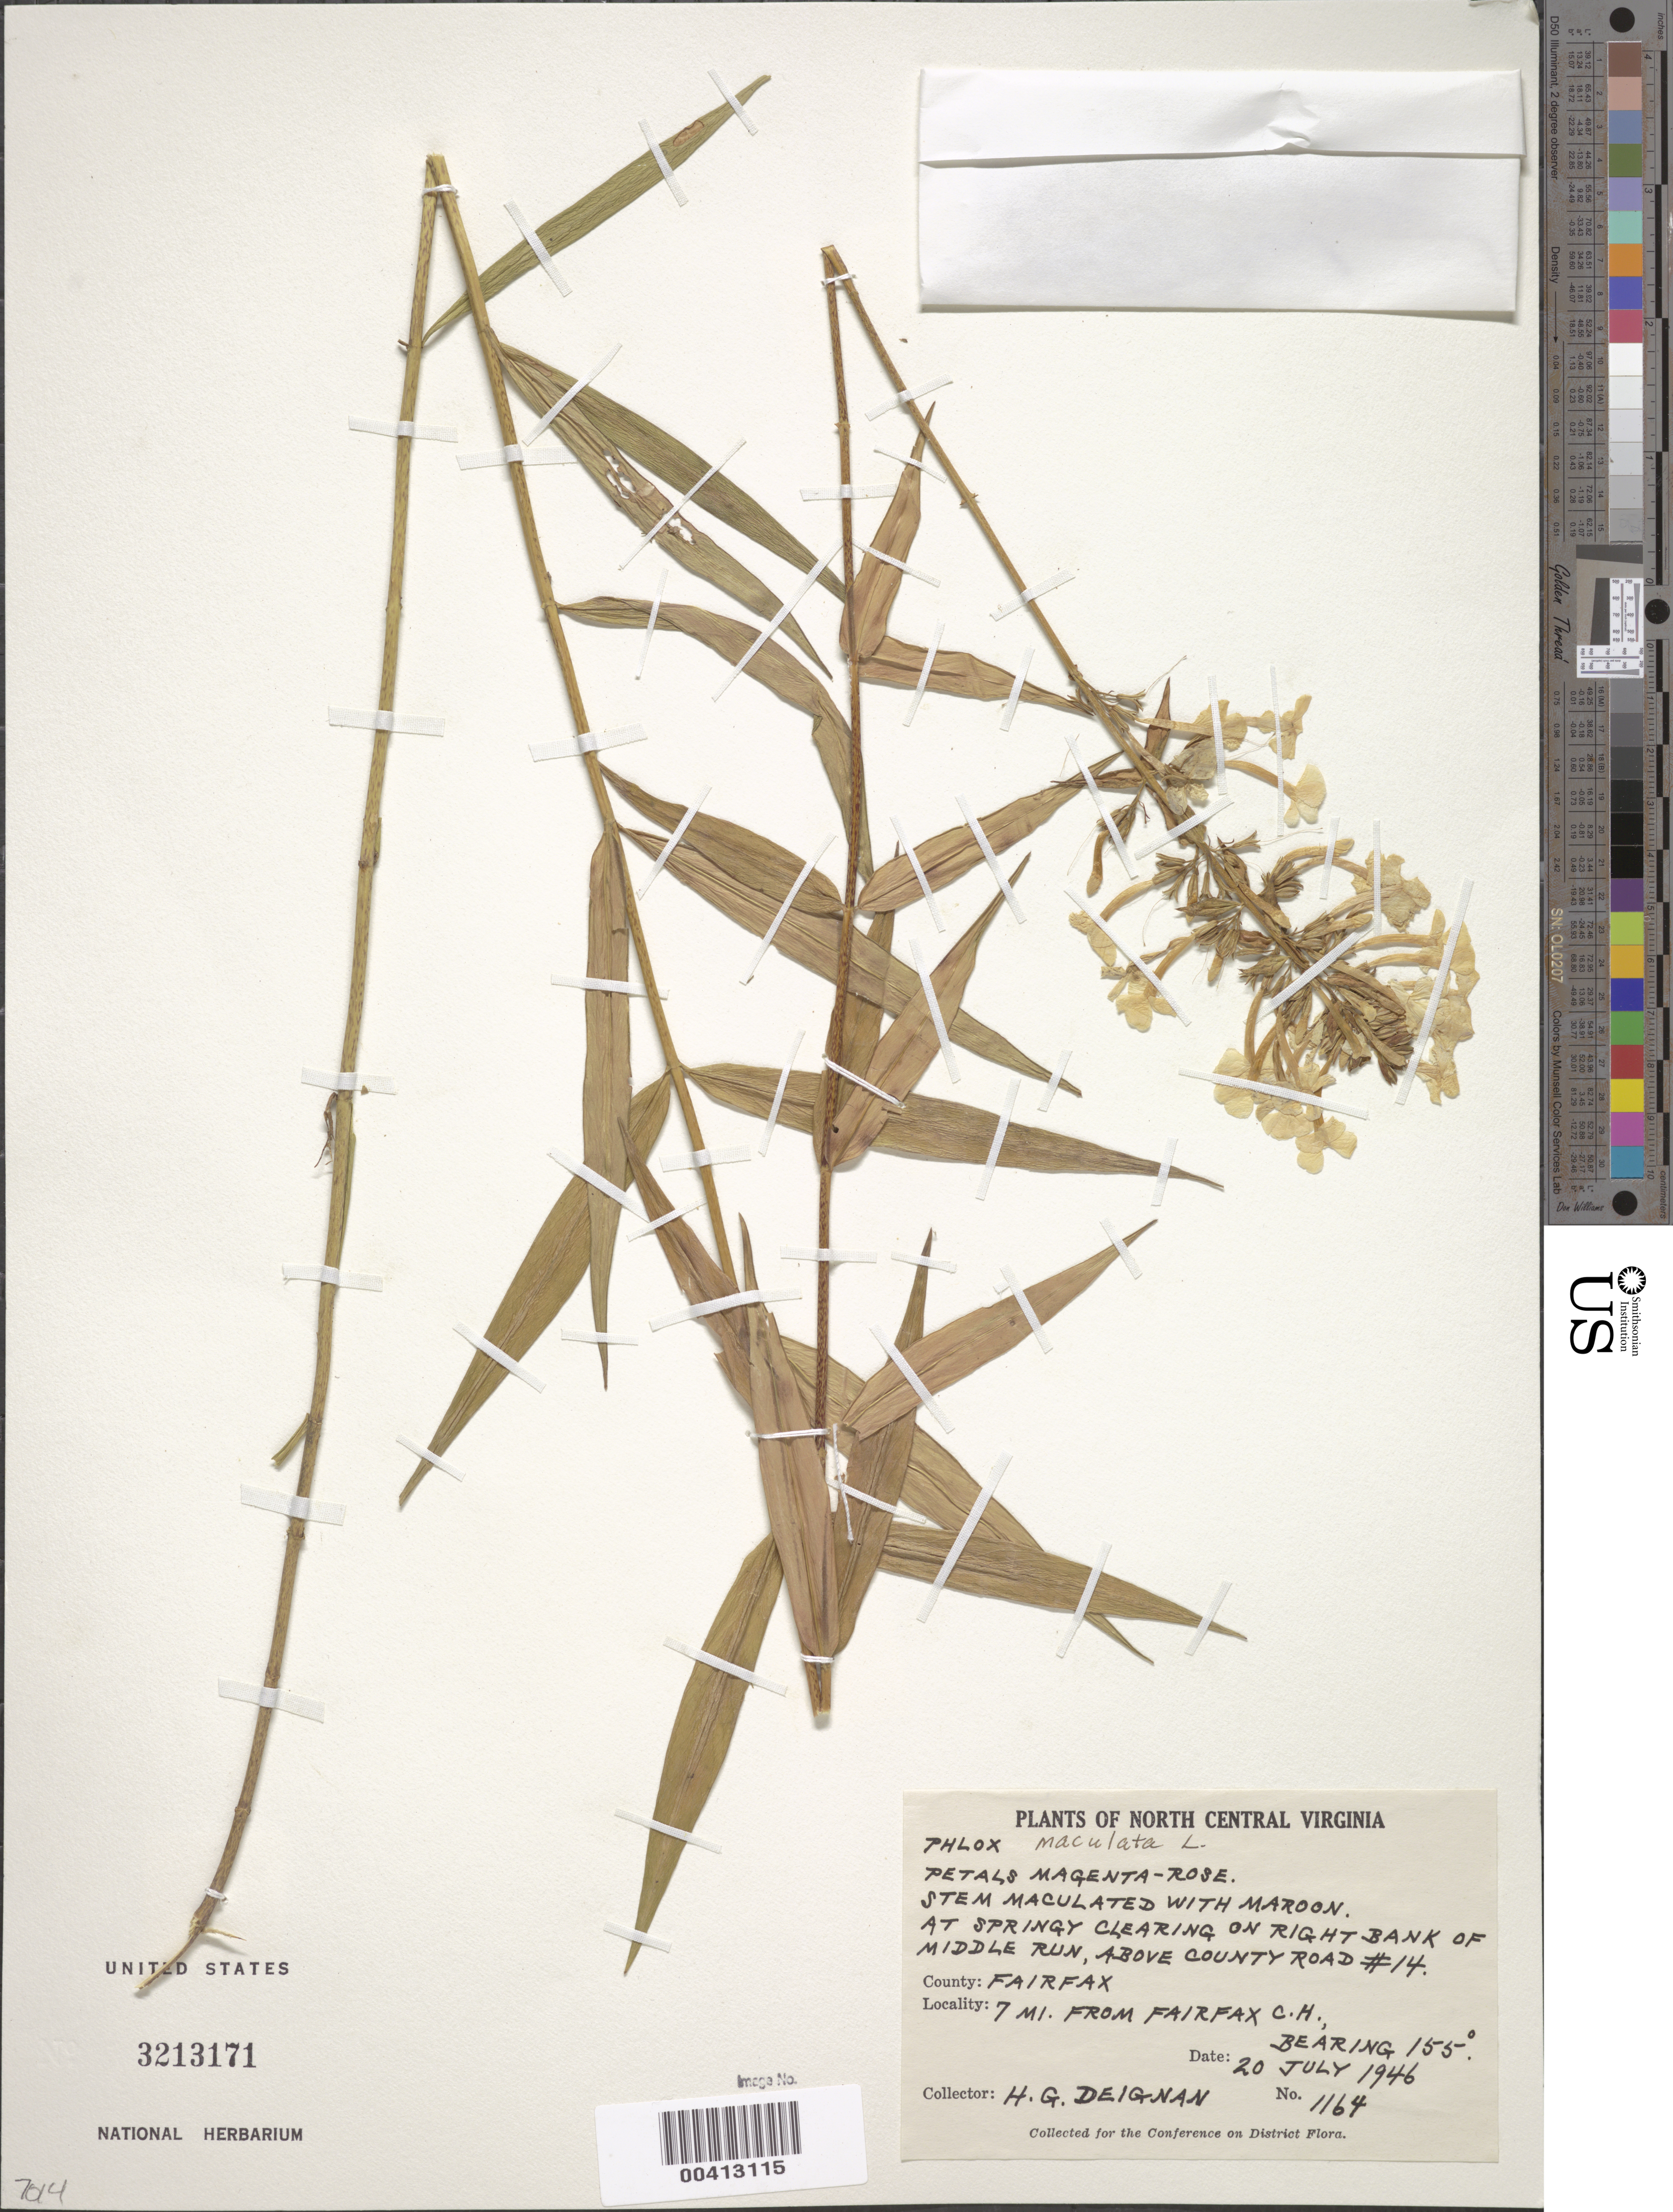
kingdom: Plantae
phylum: Tracheophyta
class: Magnoliopsida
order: Ericales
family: Polemoniaceae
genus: Phlox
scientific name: Phlox maculata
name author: L.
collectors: H. Deignan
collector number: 1164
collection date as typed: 20 Jul 1946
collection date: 1946-07-20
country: United States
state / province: Virginia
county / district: Fairfax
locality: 7 Mi from Fairfax County Courthouse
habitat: A springy clearing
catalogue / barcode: US 3213171